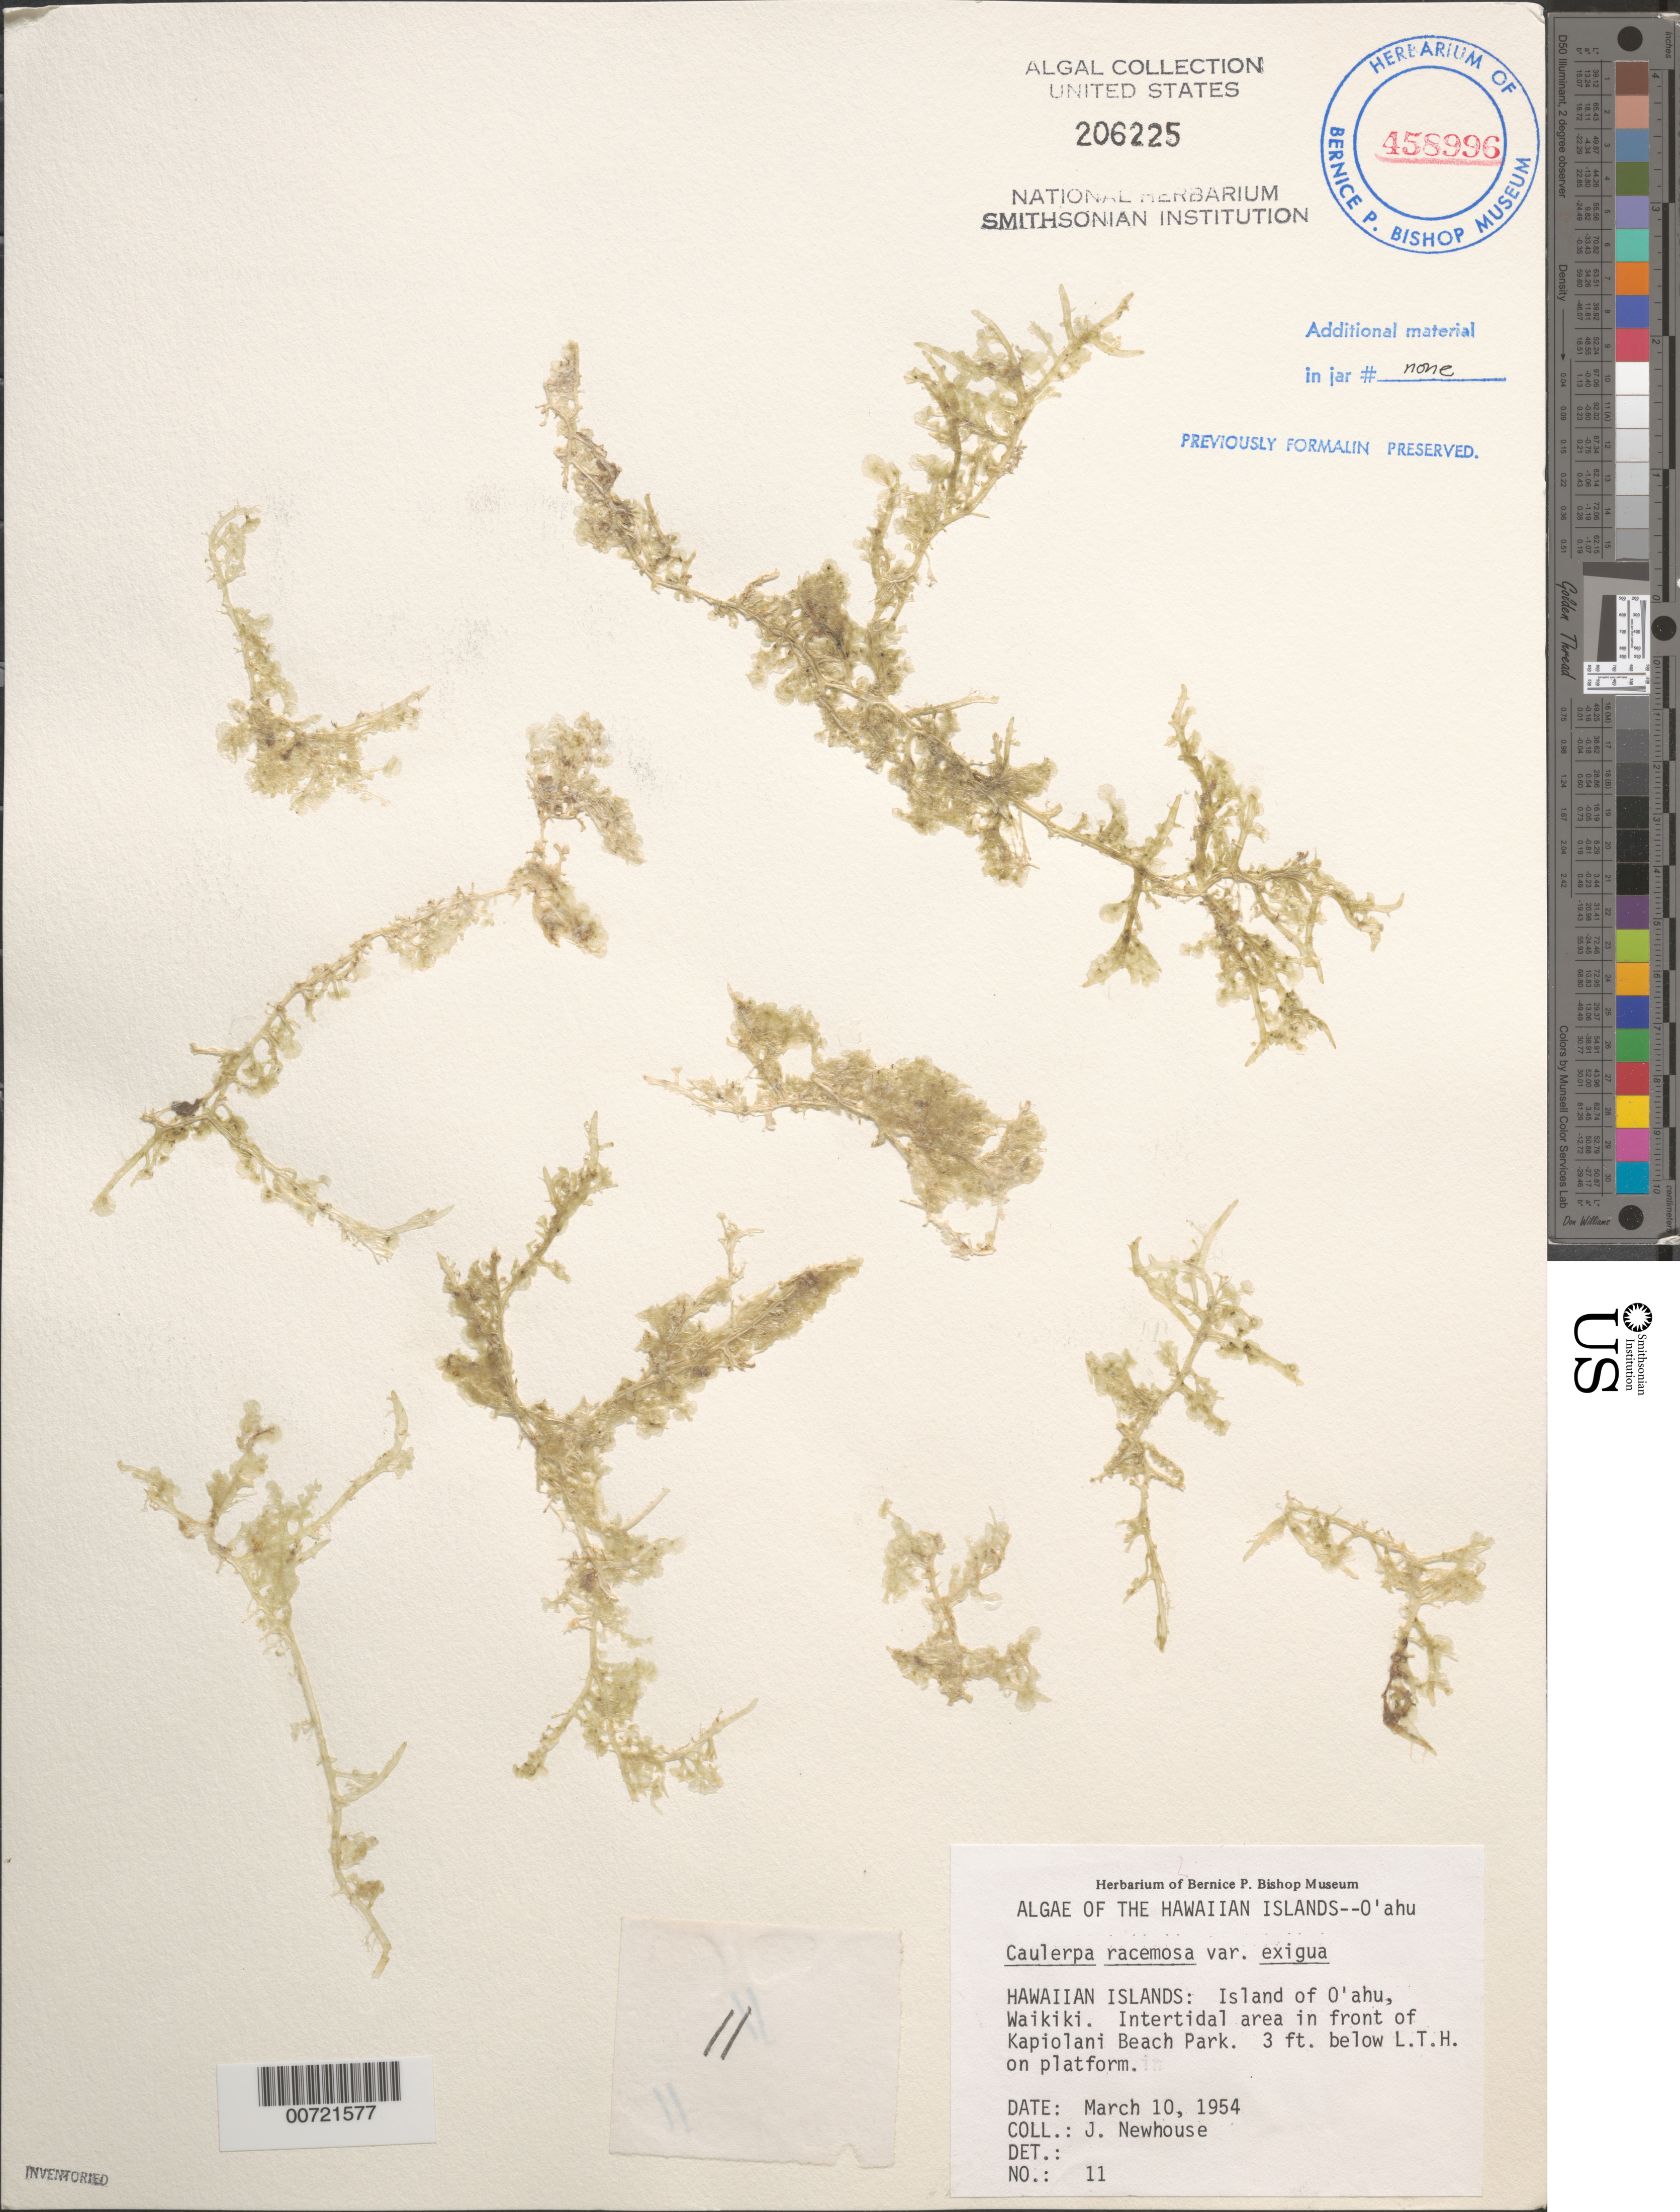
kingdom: Plantae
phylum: Chlorophyta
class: Ulvophyceae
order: Bryopsidales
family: Caulerpaceae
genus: Caulerpa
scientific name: Caulerpa racemosa var. exigua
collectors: W. J. Newhouse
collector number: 11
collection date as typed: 10 Mar 1954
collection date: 1954-03-10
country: United States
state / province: Hawaii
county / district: Honolulu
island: Oahu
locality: Waikiki, Kapiolani Beach Park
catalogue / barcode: US 206225